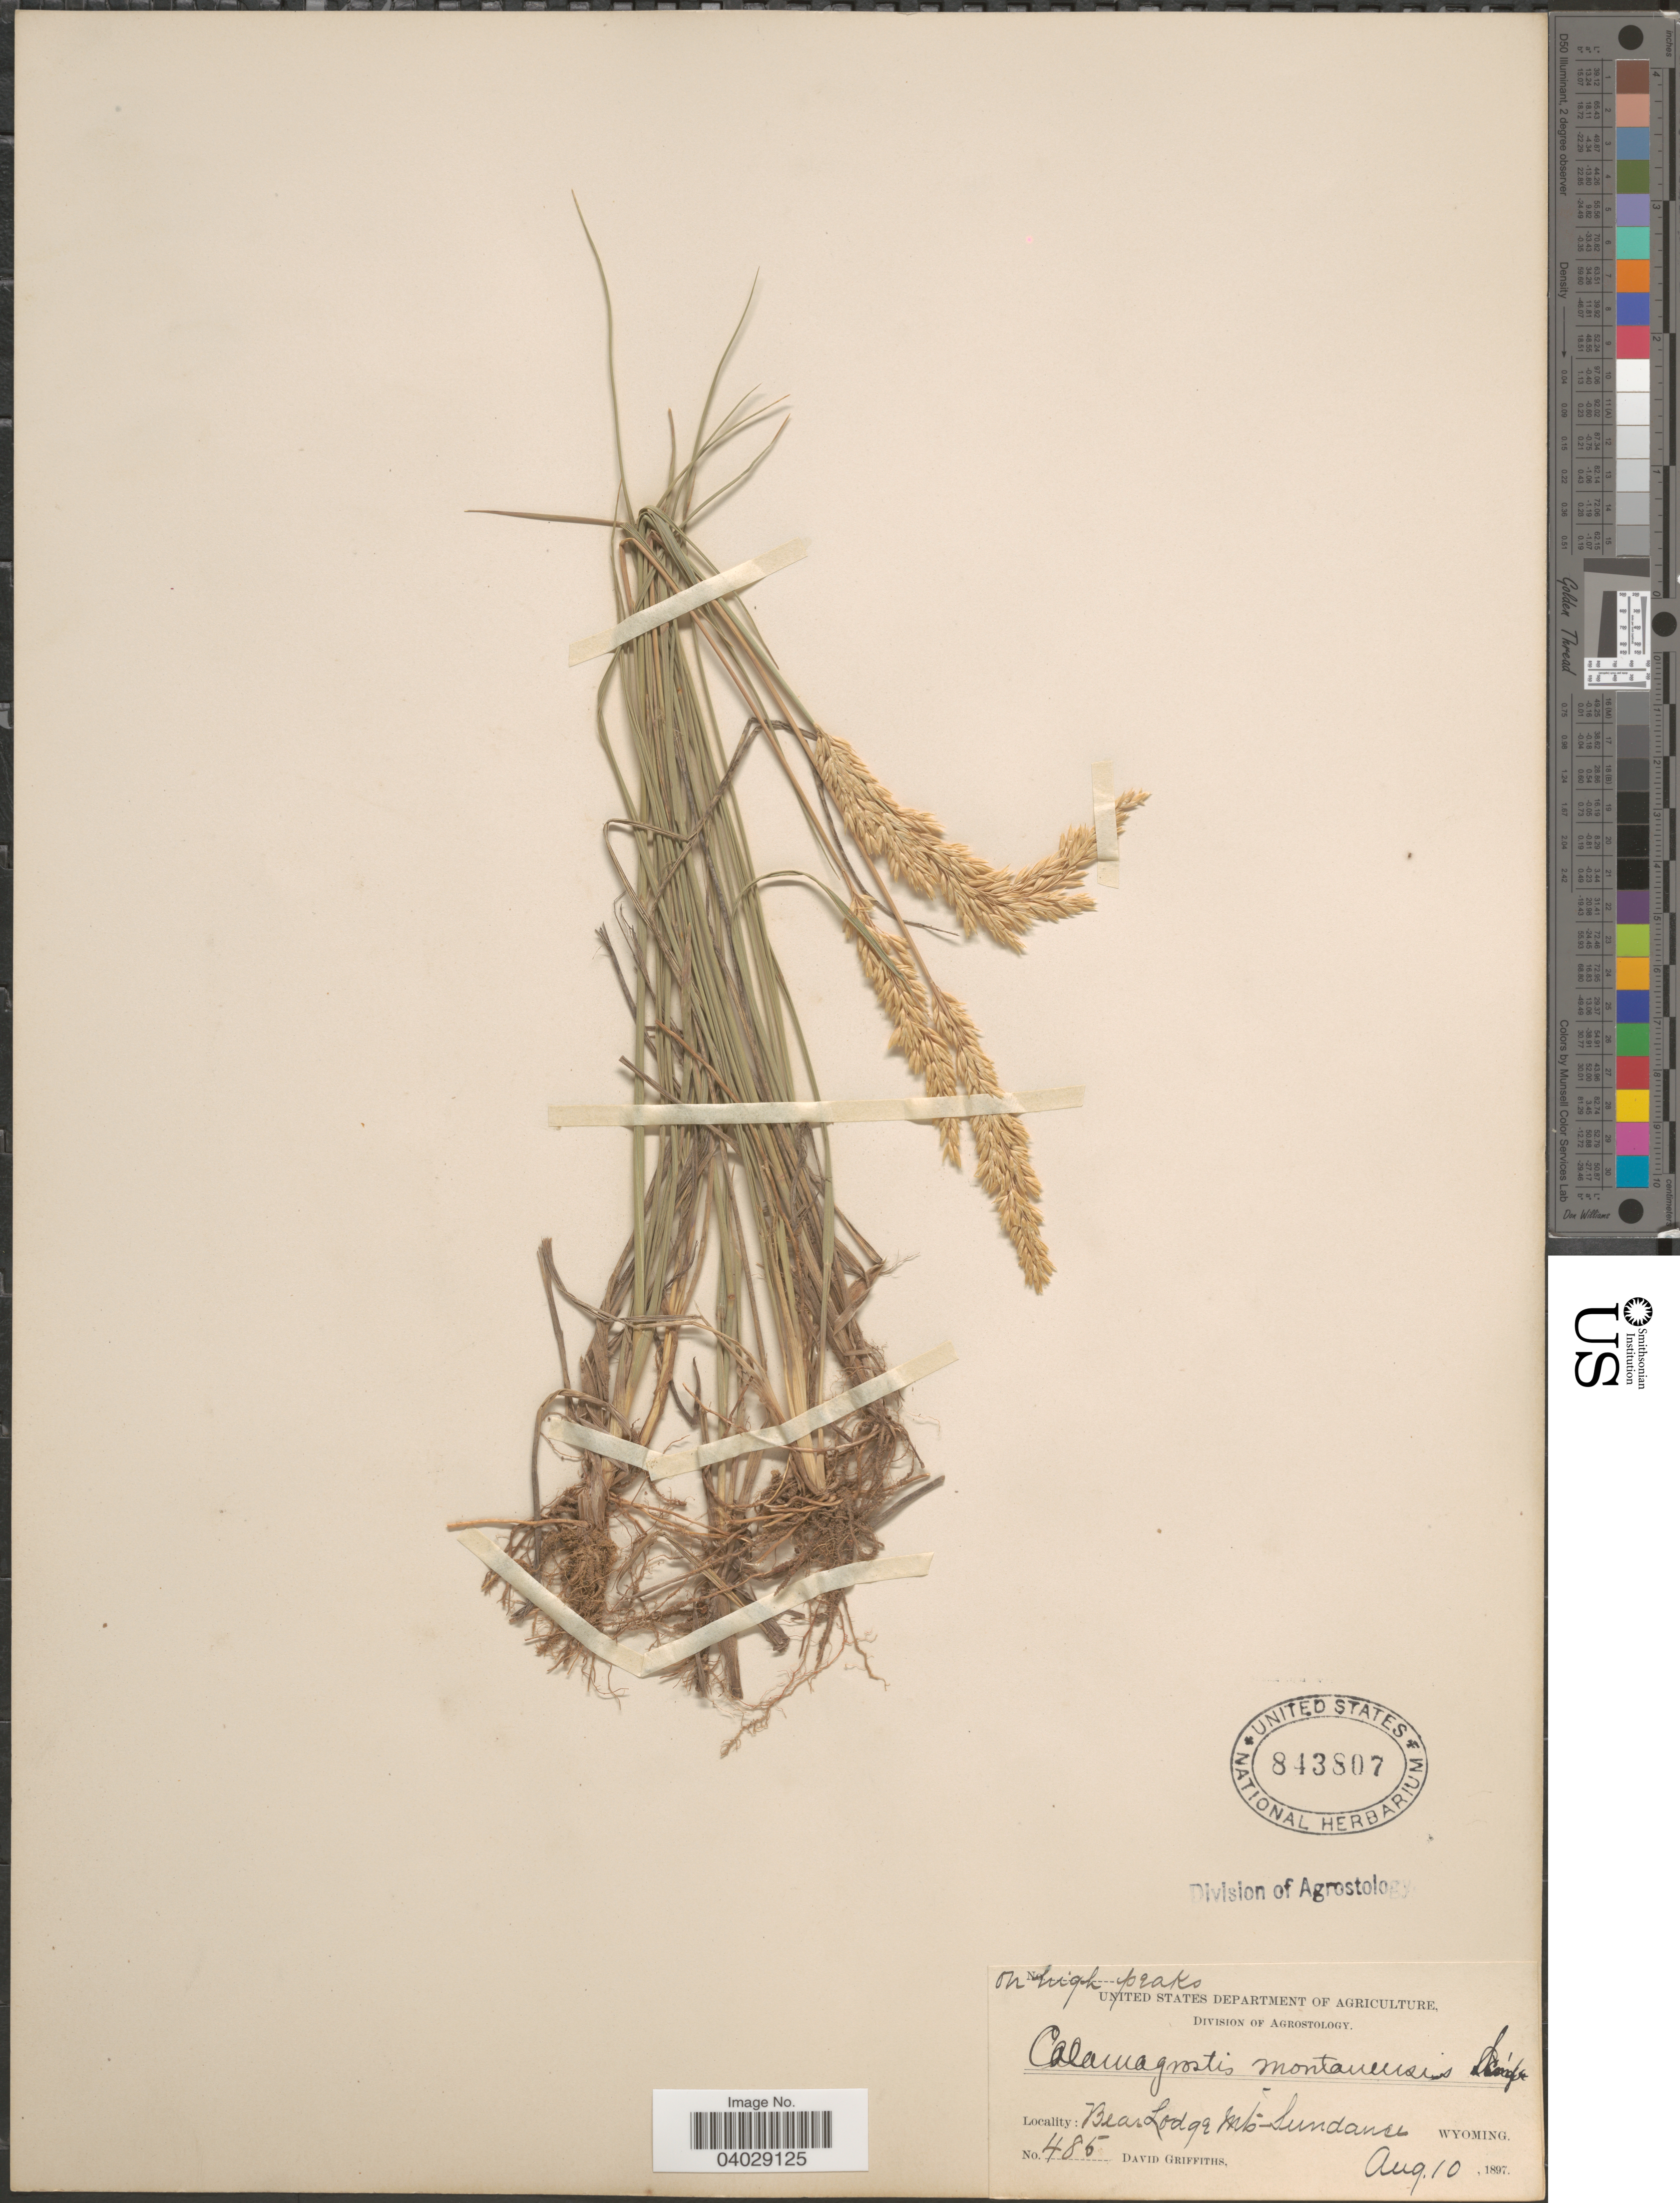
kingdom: Plantae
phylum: Tracheophyta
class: Liliopsida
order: Poales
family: Poaceae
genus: Calamagrostis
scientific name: Calamagrostis montanensis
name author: Scribn. ex Vasey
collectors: D. Griffiths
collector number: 485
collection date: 1897-08-10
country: United States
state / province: Wyoming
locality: Bear Lodge Mts - Sundance.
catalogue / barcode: US 843807